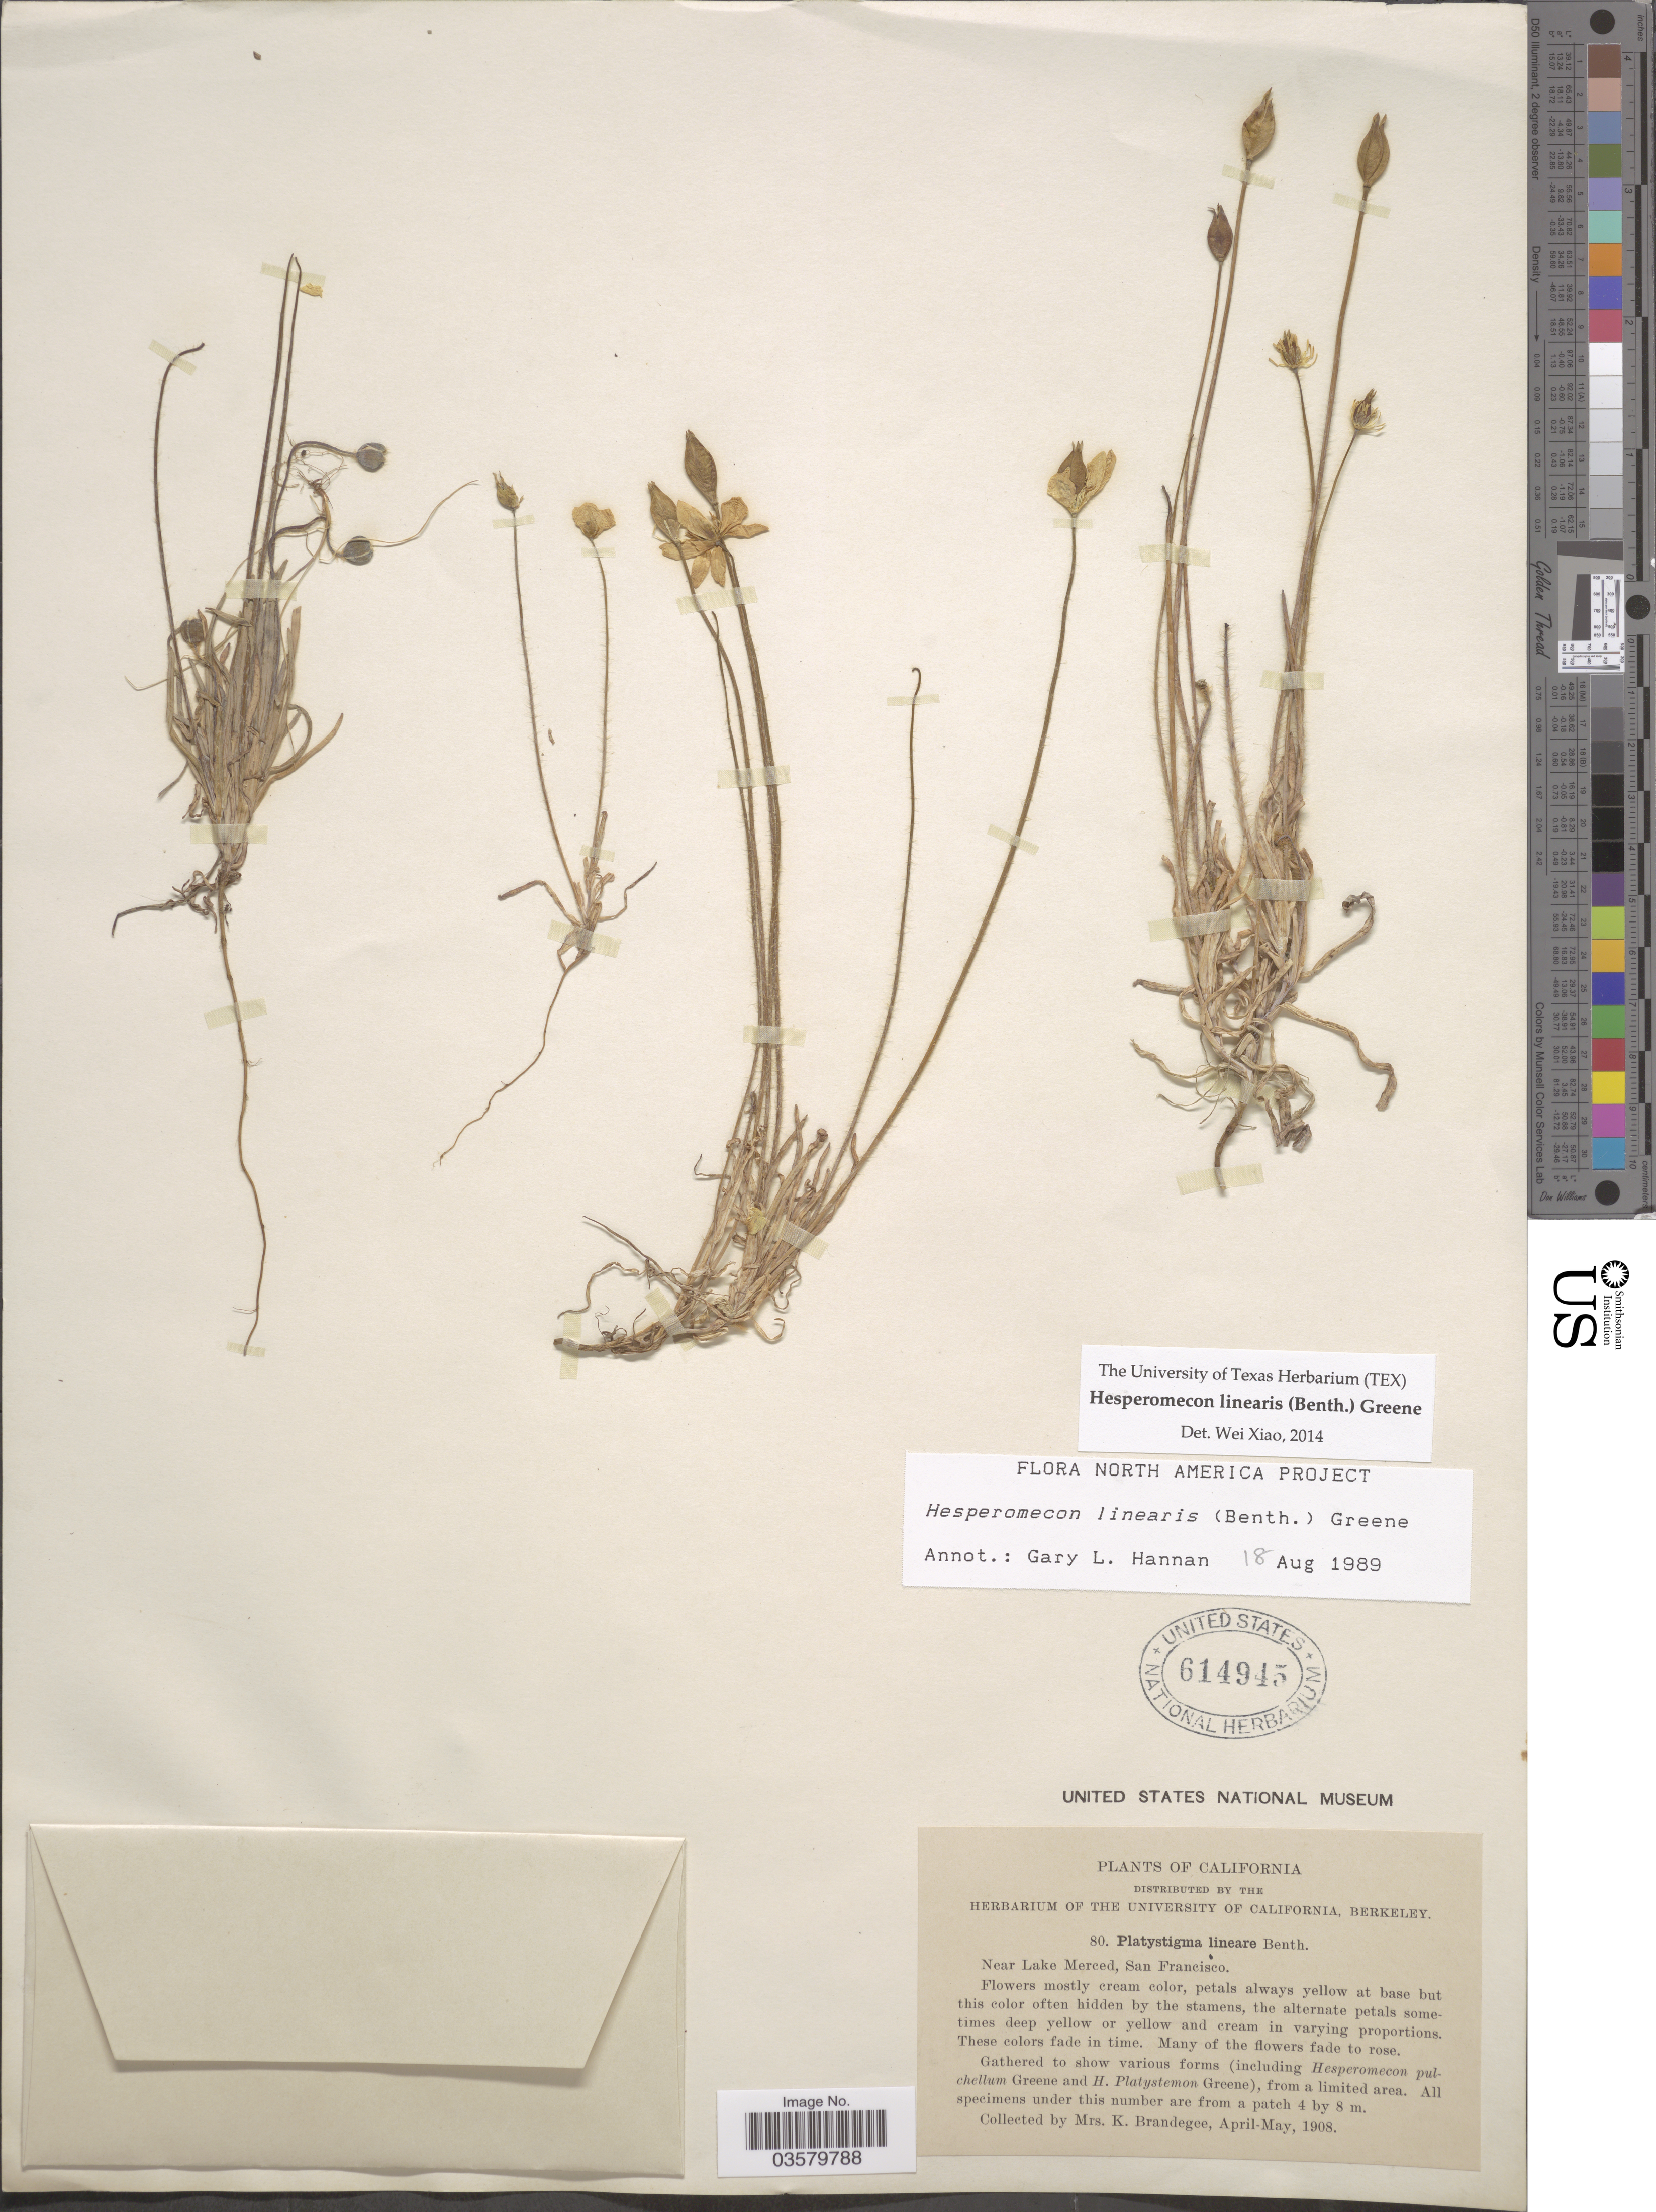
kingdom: Plantae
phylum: Tracheophyta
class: Magnoliopsida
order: Ranunculales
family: Papaveraceae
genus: Platystigma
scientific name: Platystigma lineare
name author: Benth.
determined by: Strong, M. T., (US), Smithsonian Institution - National Museum of Natural History (UNITED STATES)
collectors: K. Brandegee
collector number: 80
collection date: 1908-04/1908-05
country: United States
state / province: California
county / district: San Francisco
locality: Near Lake Merced, San Francisco.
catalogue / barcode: US 614945